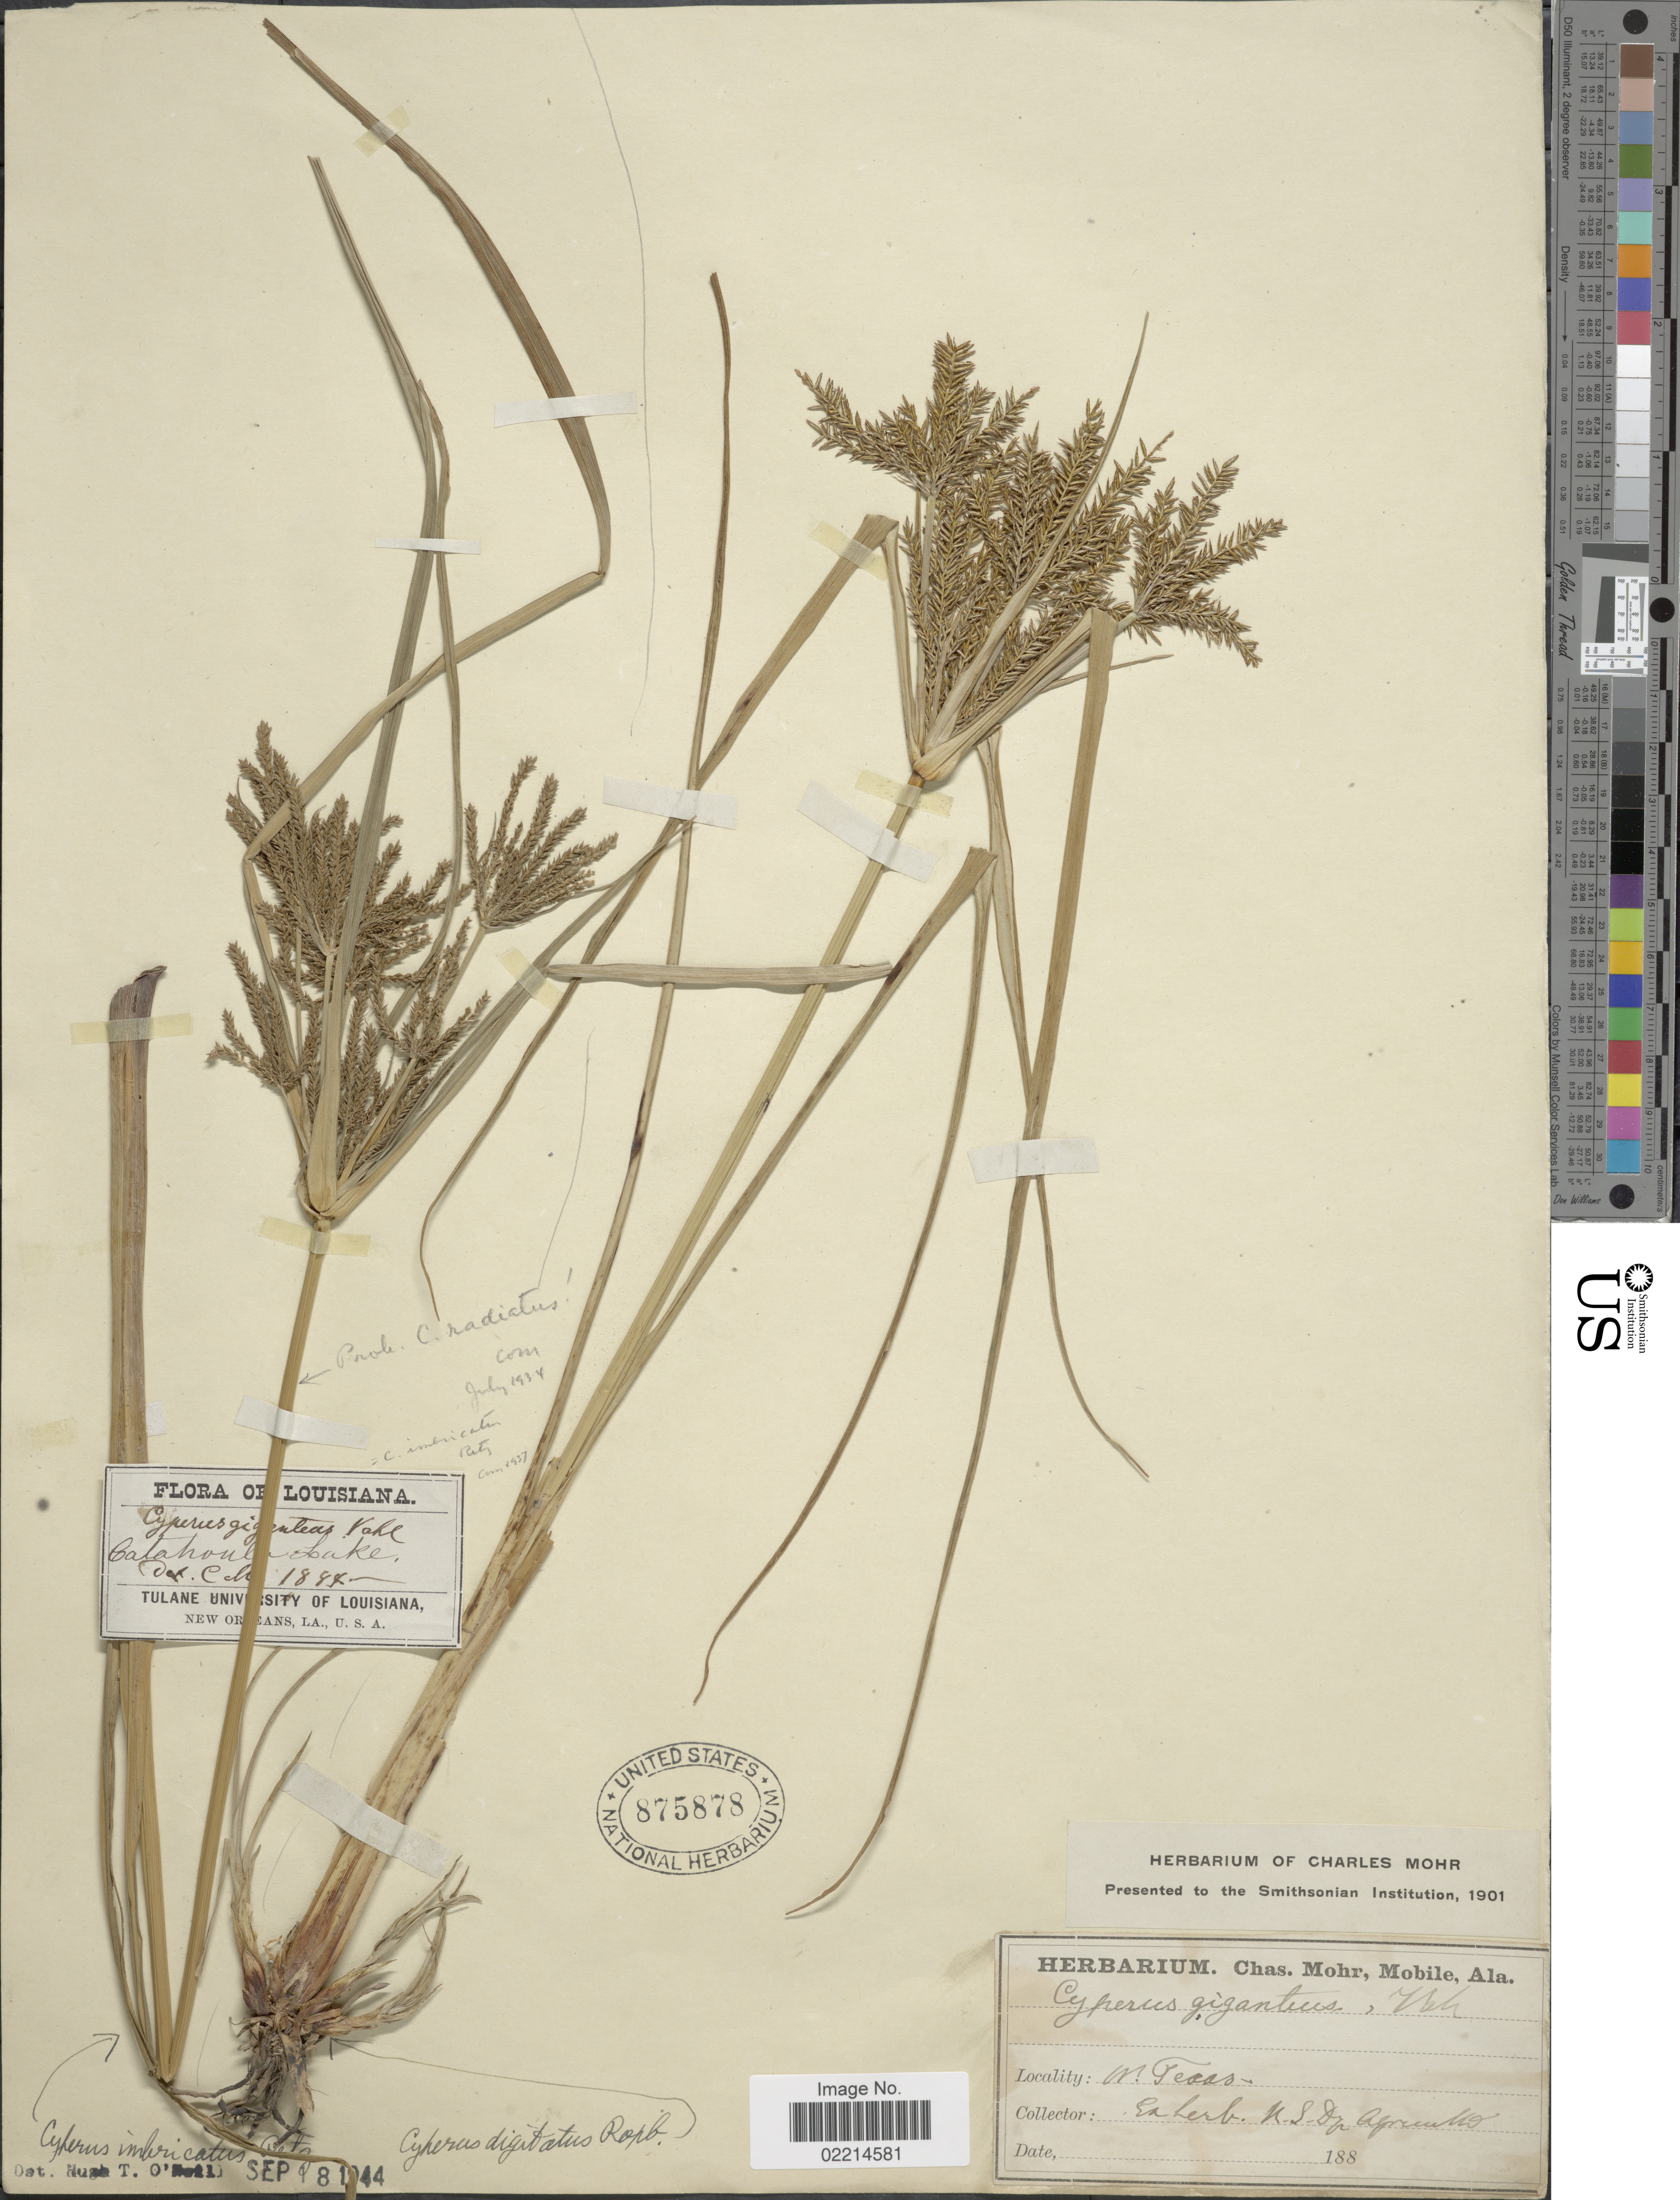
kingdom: Plantae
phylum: Tracheophyta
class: Liliopsida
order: Poales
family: Cyperaceae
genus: Cyperus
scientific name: Cyperus digitatus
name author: Roxb.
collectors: Ex herb. N. S. Op. Agricullo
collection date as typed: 188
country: United States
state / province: Texas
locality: W. Texas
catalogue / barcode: US 875878